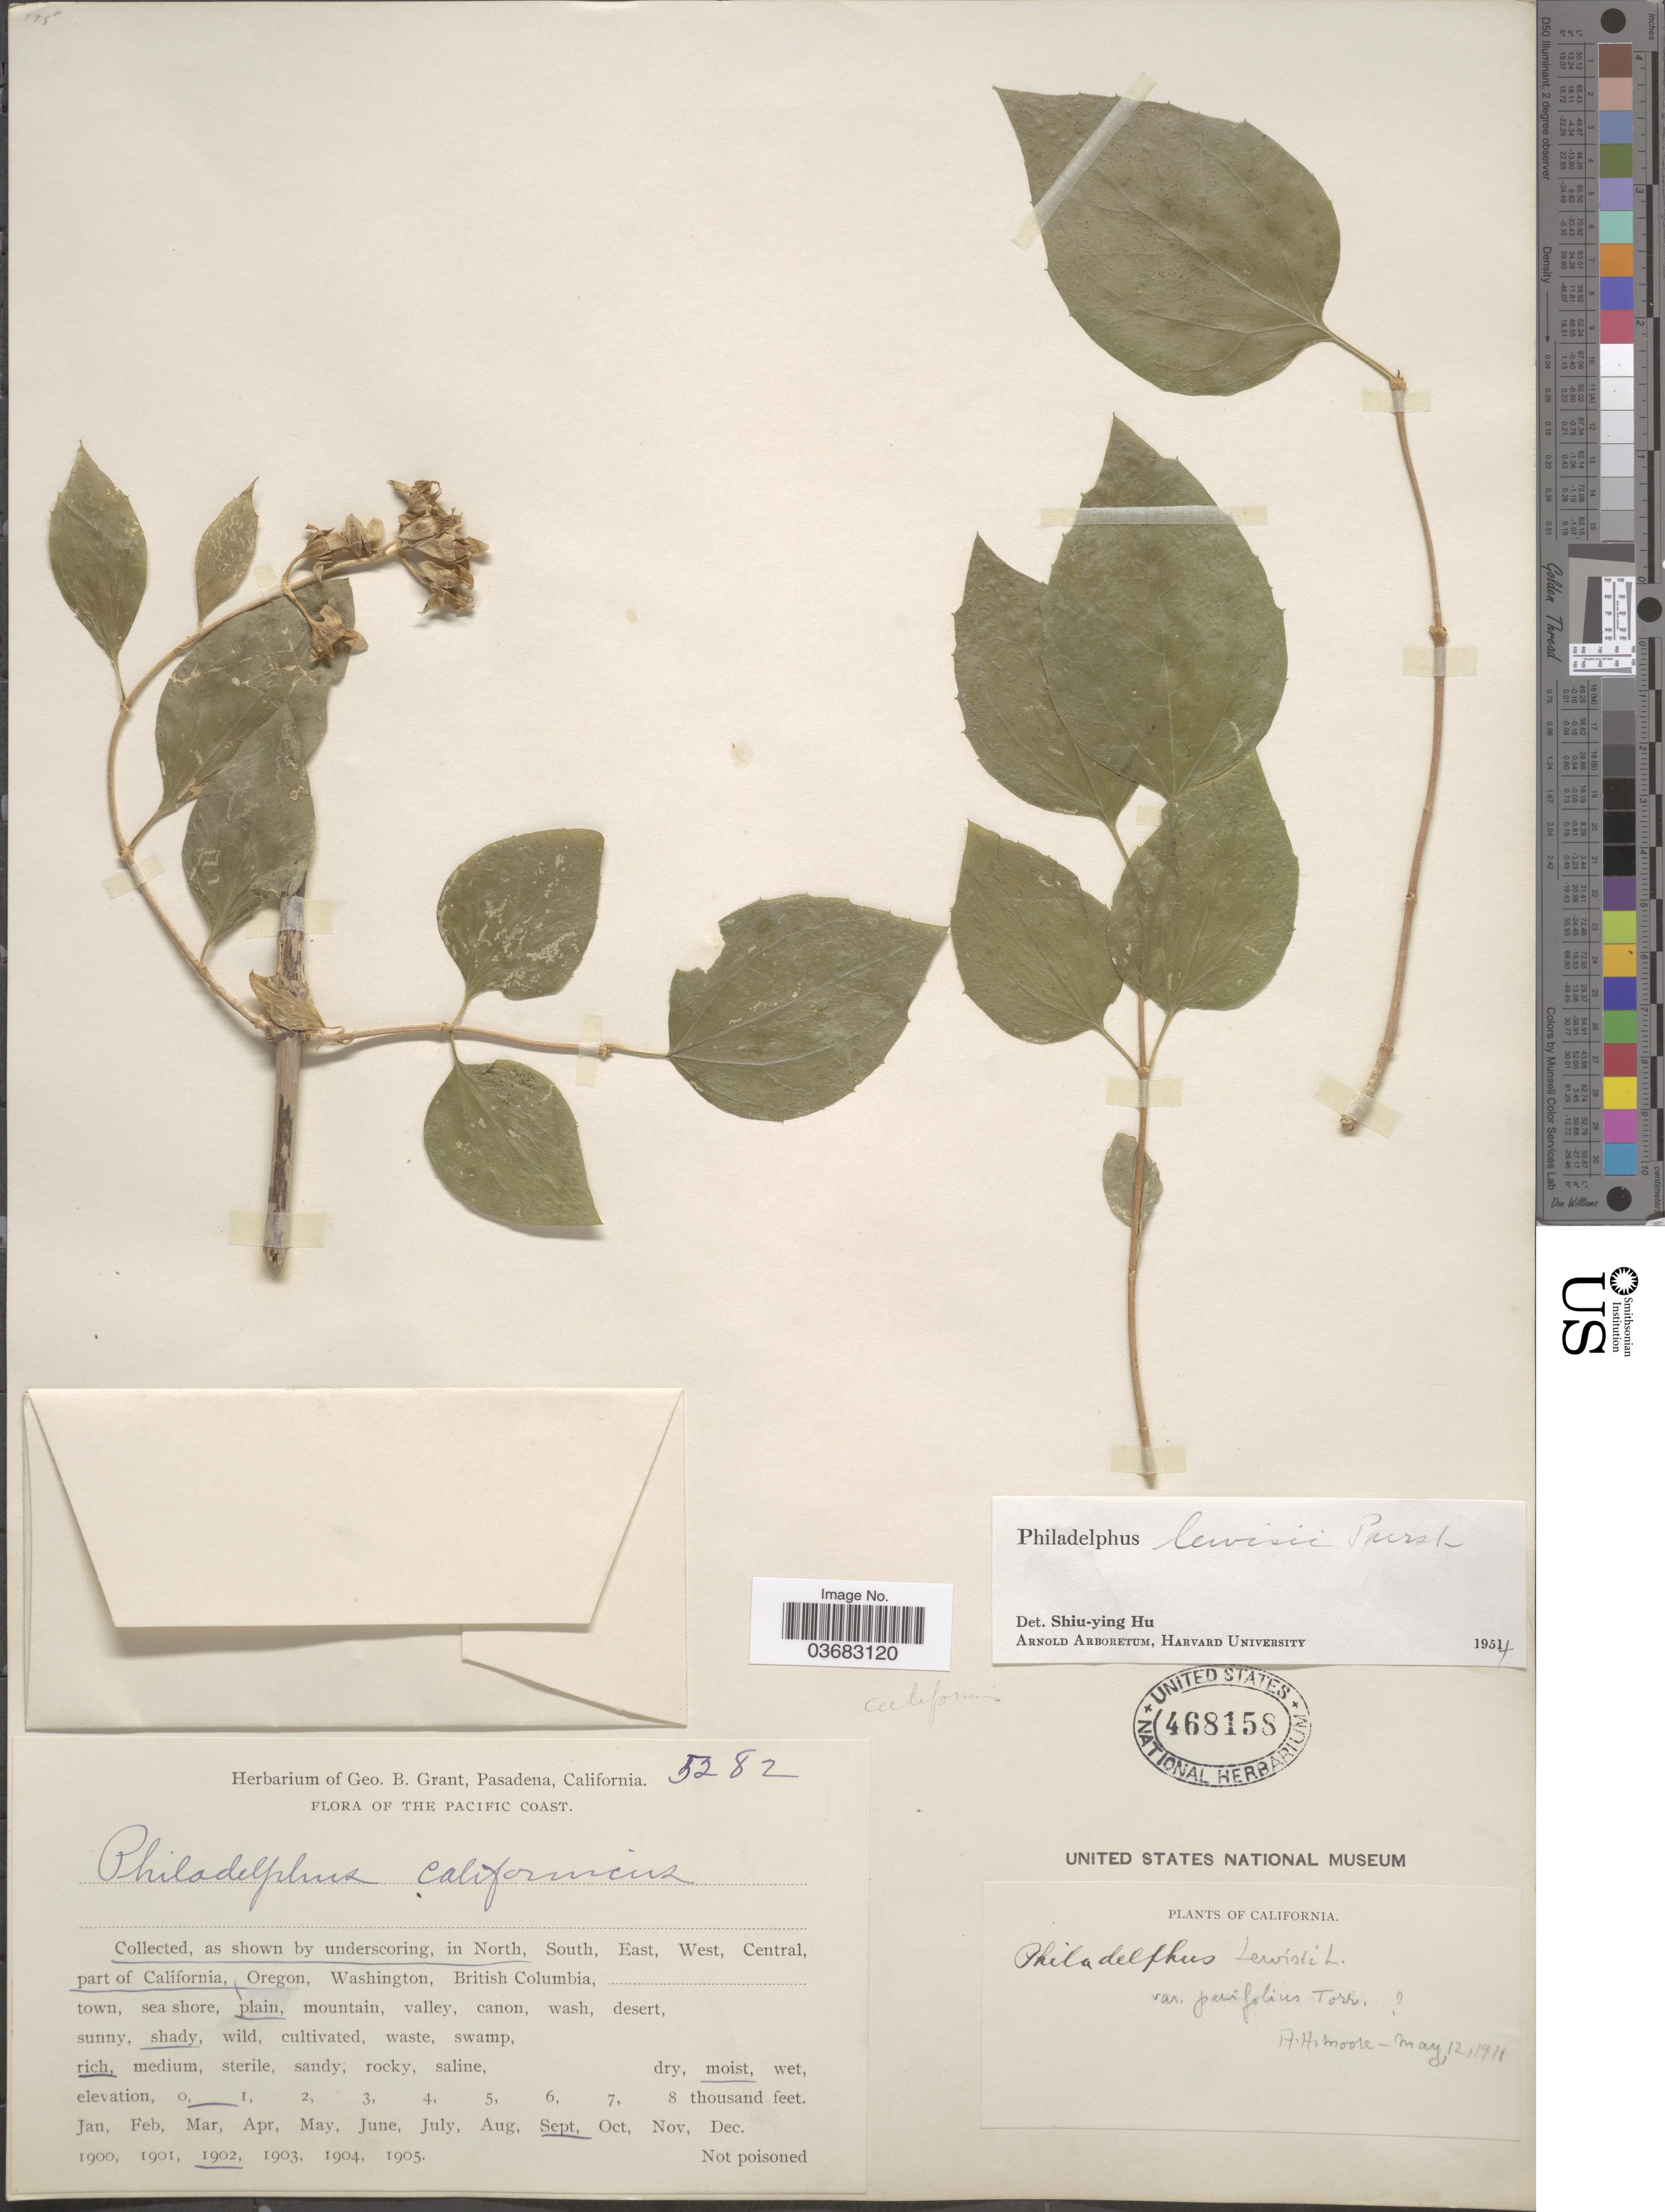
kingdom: Plantae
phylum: Tracheophyta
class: Magnoliopsida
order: Cornales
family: Hydrangeaceae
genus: Philadelphus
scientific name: Philadelphus lewisii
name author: Pursh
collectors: ex herb. Geo. B. Grant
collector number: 5282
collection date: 1902-09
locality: Pacific Coast. In North, South, East, West, Central, part of California, Oregon, Washington, British Columbia.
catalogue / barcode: US 468158